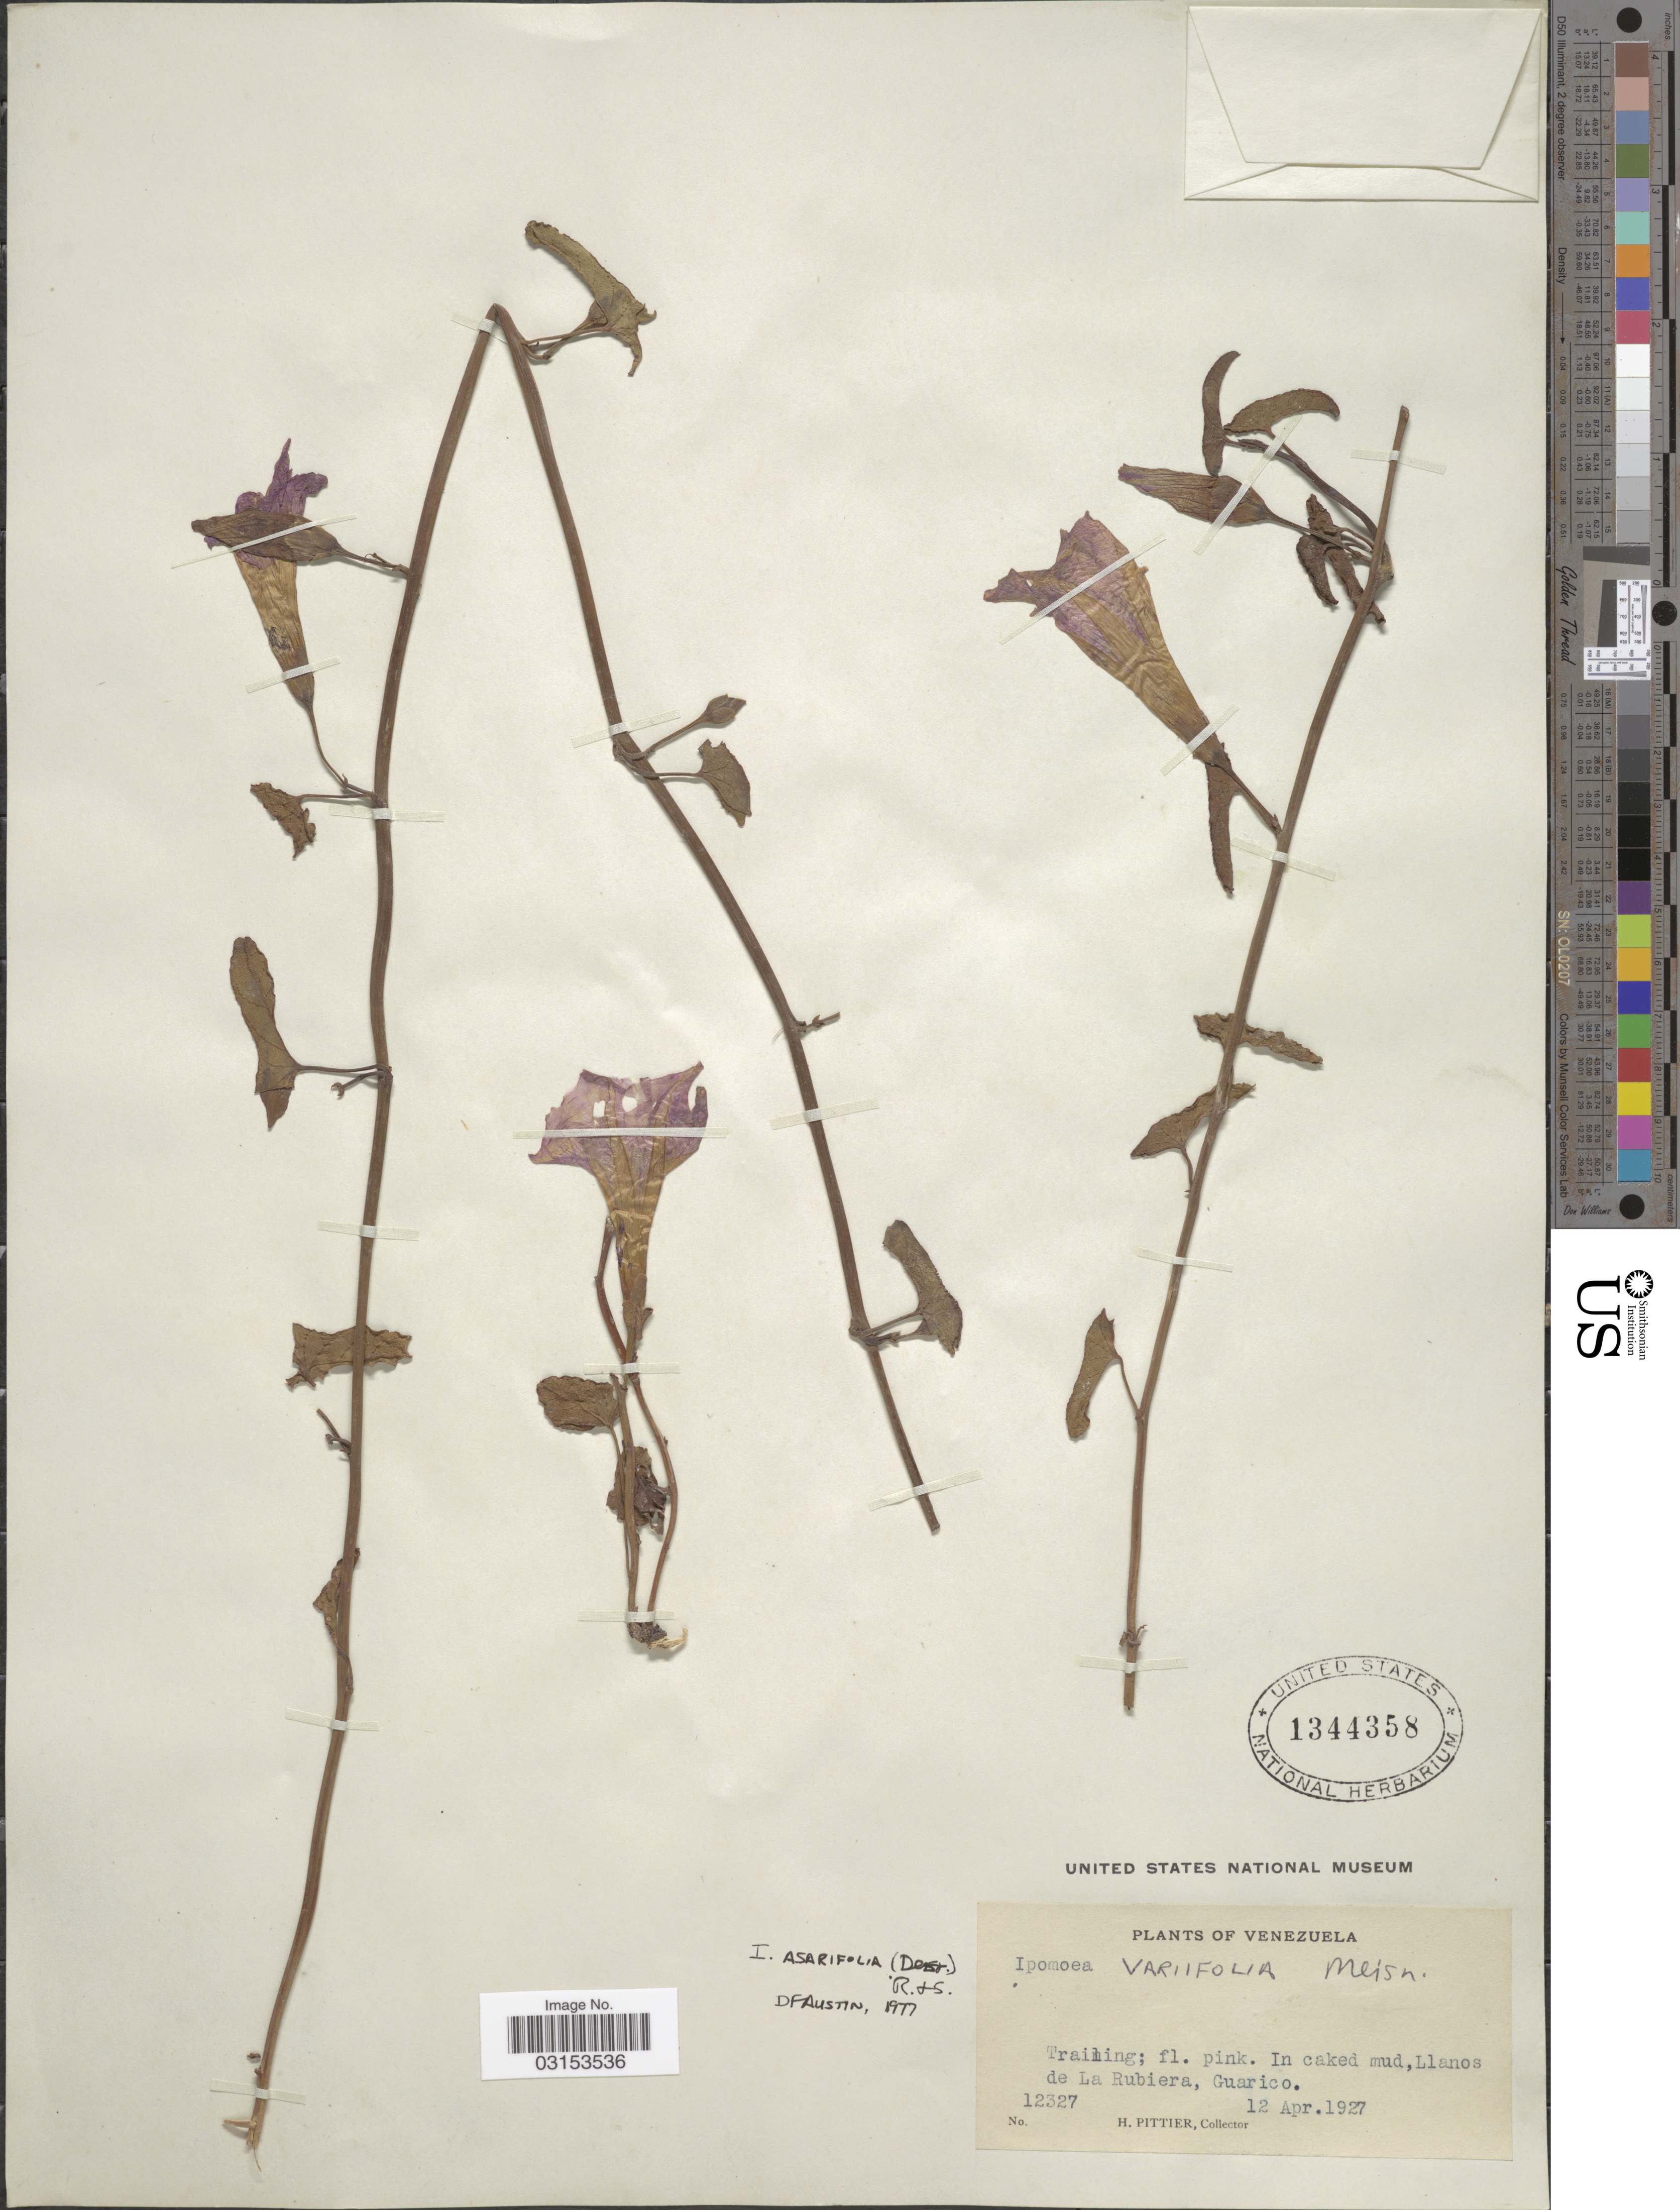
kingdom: Plantae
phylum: Tracheophyta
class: Magnoliopsida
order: Solanales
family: Convolvulaceae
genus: Ipomoea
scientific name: Ipomoea squamosa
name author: Choisy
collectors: H. F. Pittier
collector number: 12327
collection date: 1927-04-12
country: Venezuela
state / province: Guárico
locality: In caked mud, Llanos de La Rubiera.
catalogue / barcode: US 1344358